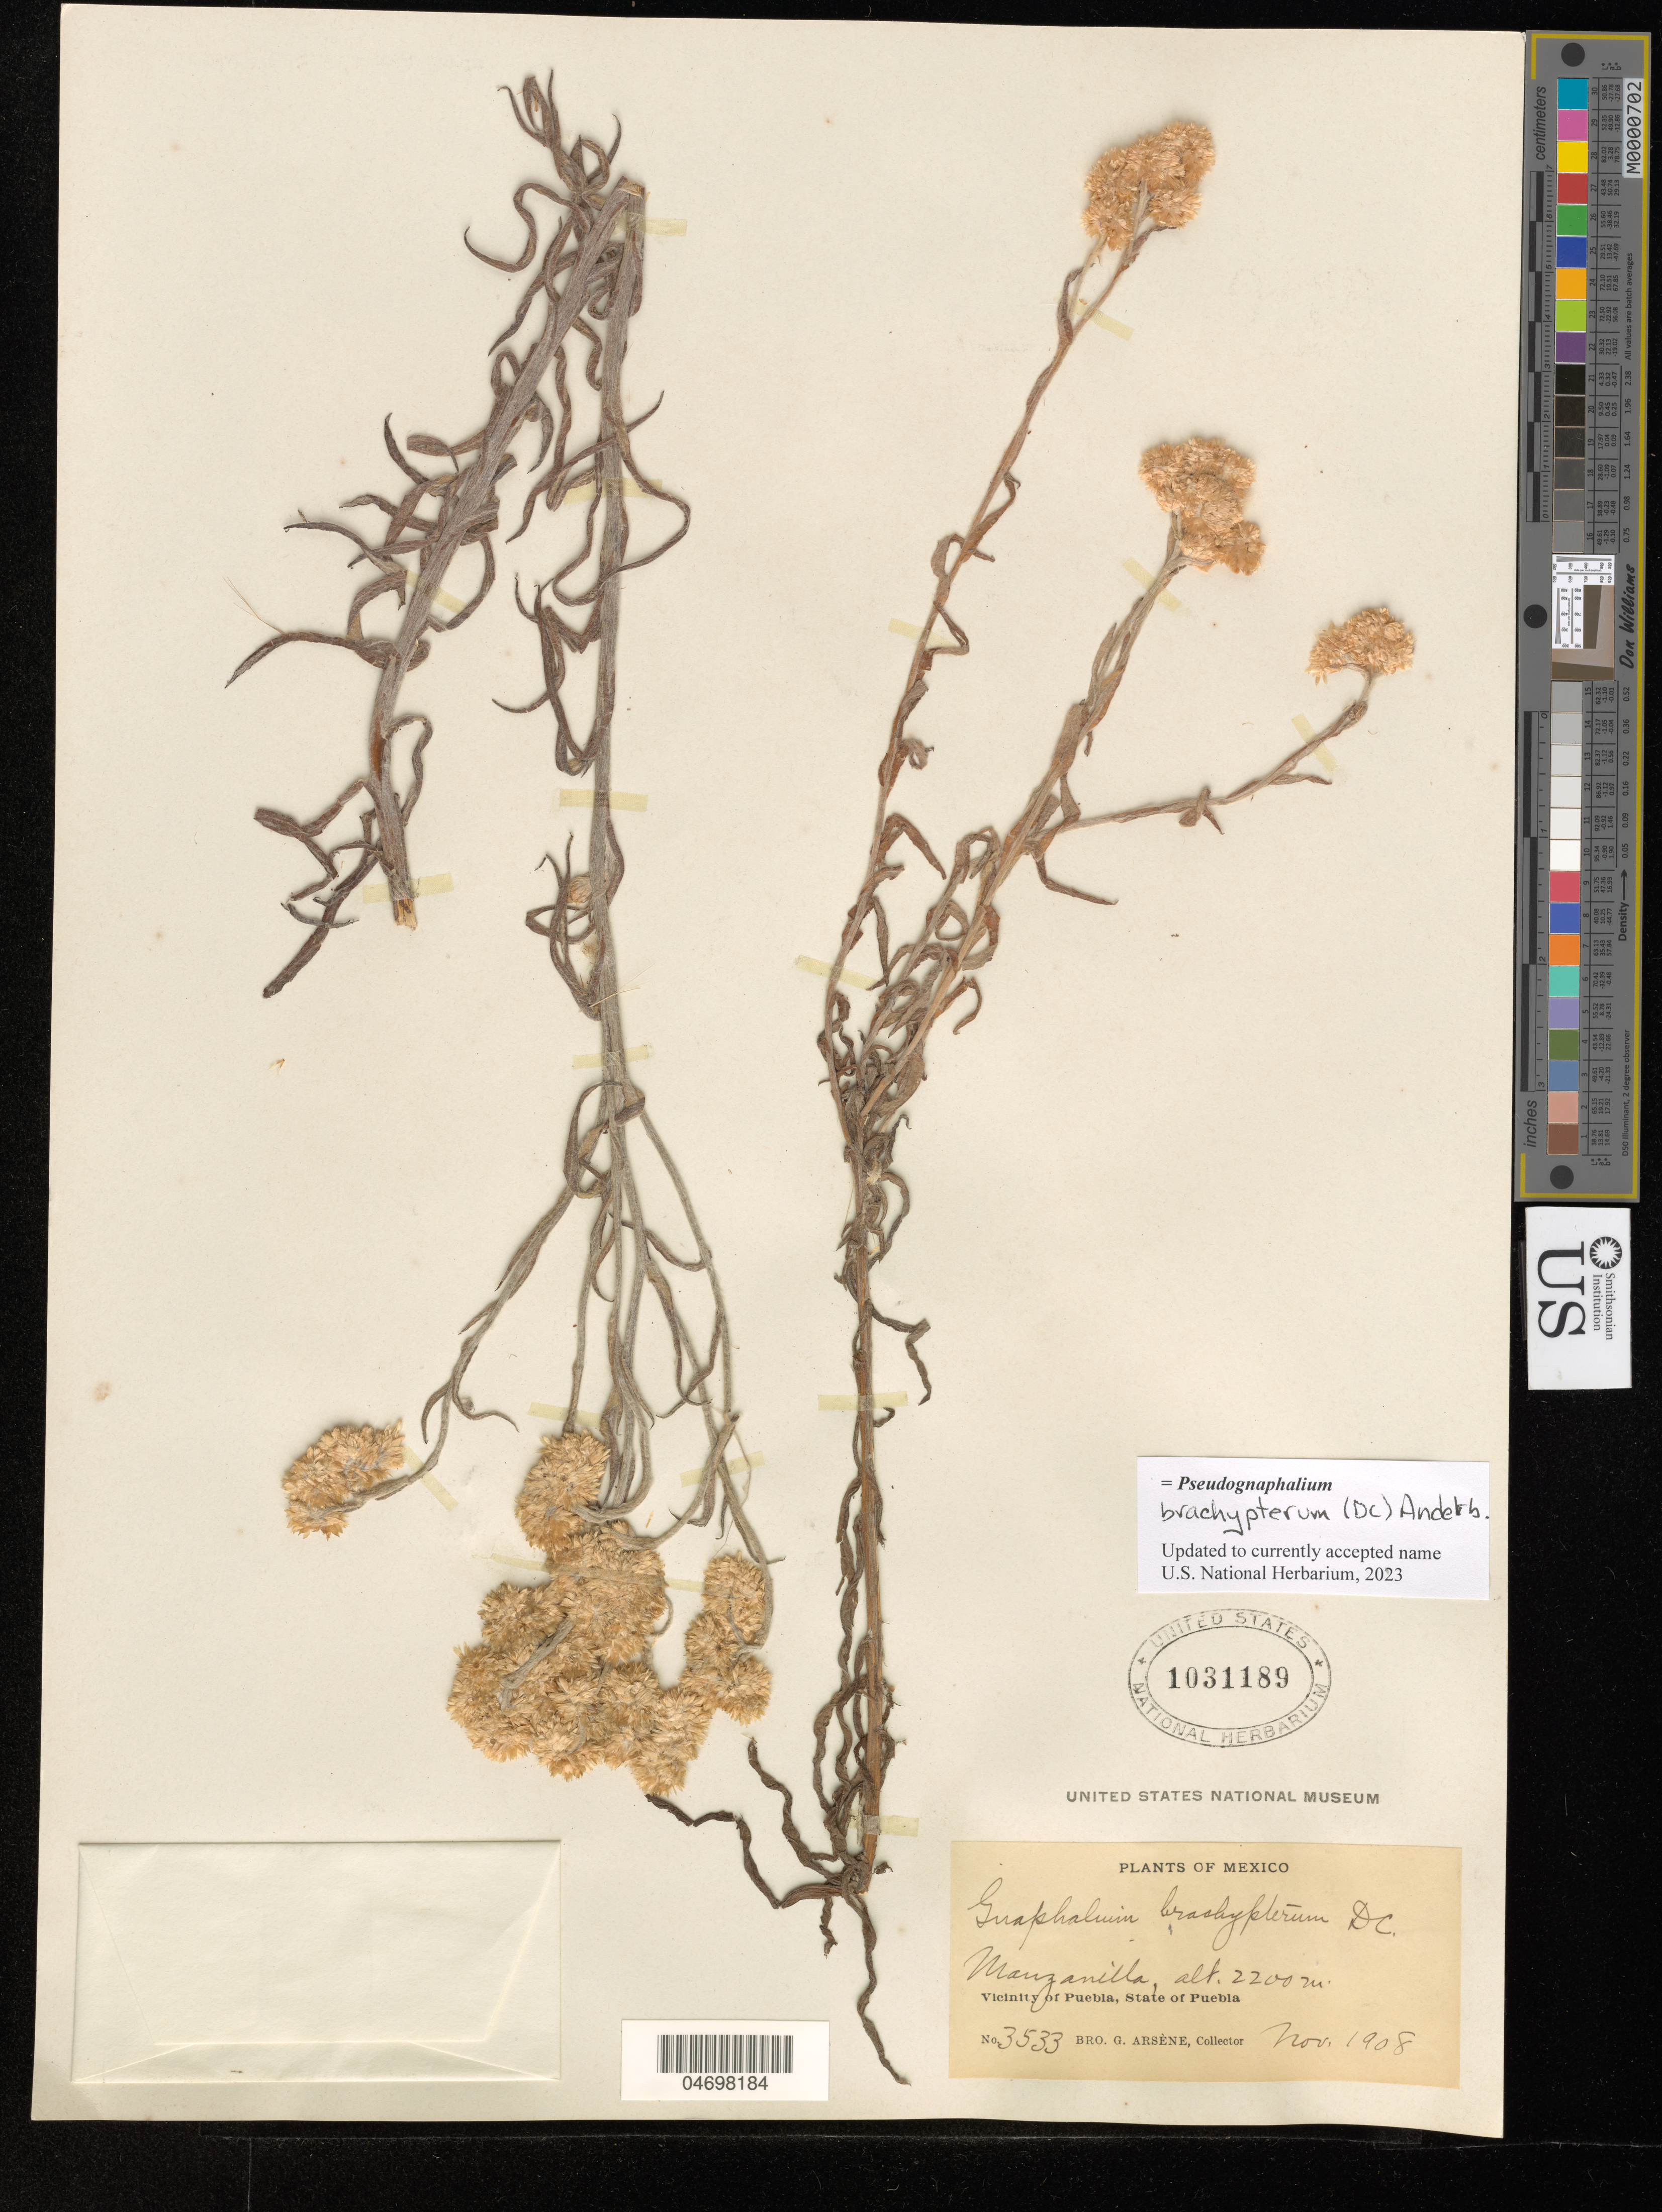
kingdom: Plantae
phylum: Tracheophyta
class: Magnoliopsida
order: Asterales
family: Asteraceae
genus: Pseudognaphalium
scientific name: Pseudognaphalium brachypterum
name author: (DC.) Anderb.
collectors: Bro. G. Arsène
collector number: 3533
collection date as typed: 24 Nov 1908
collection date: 1908-11-24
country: Mexico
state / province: Puebla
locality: Manzanilla. Vicinity of Puebla, State of Puebla.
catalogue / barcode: US 1031189